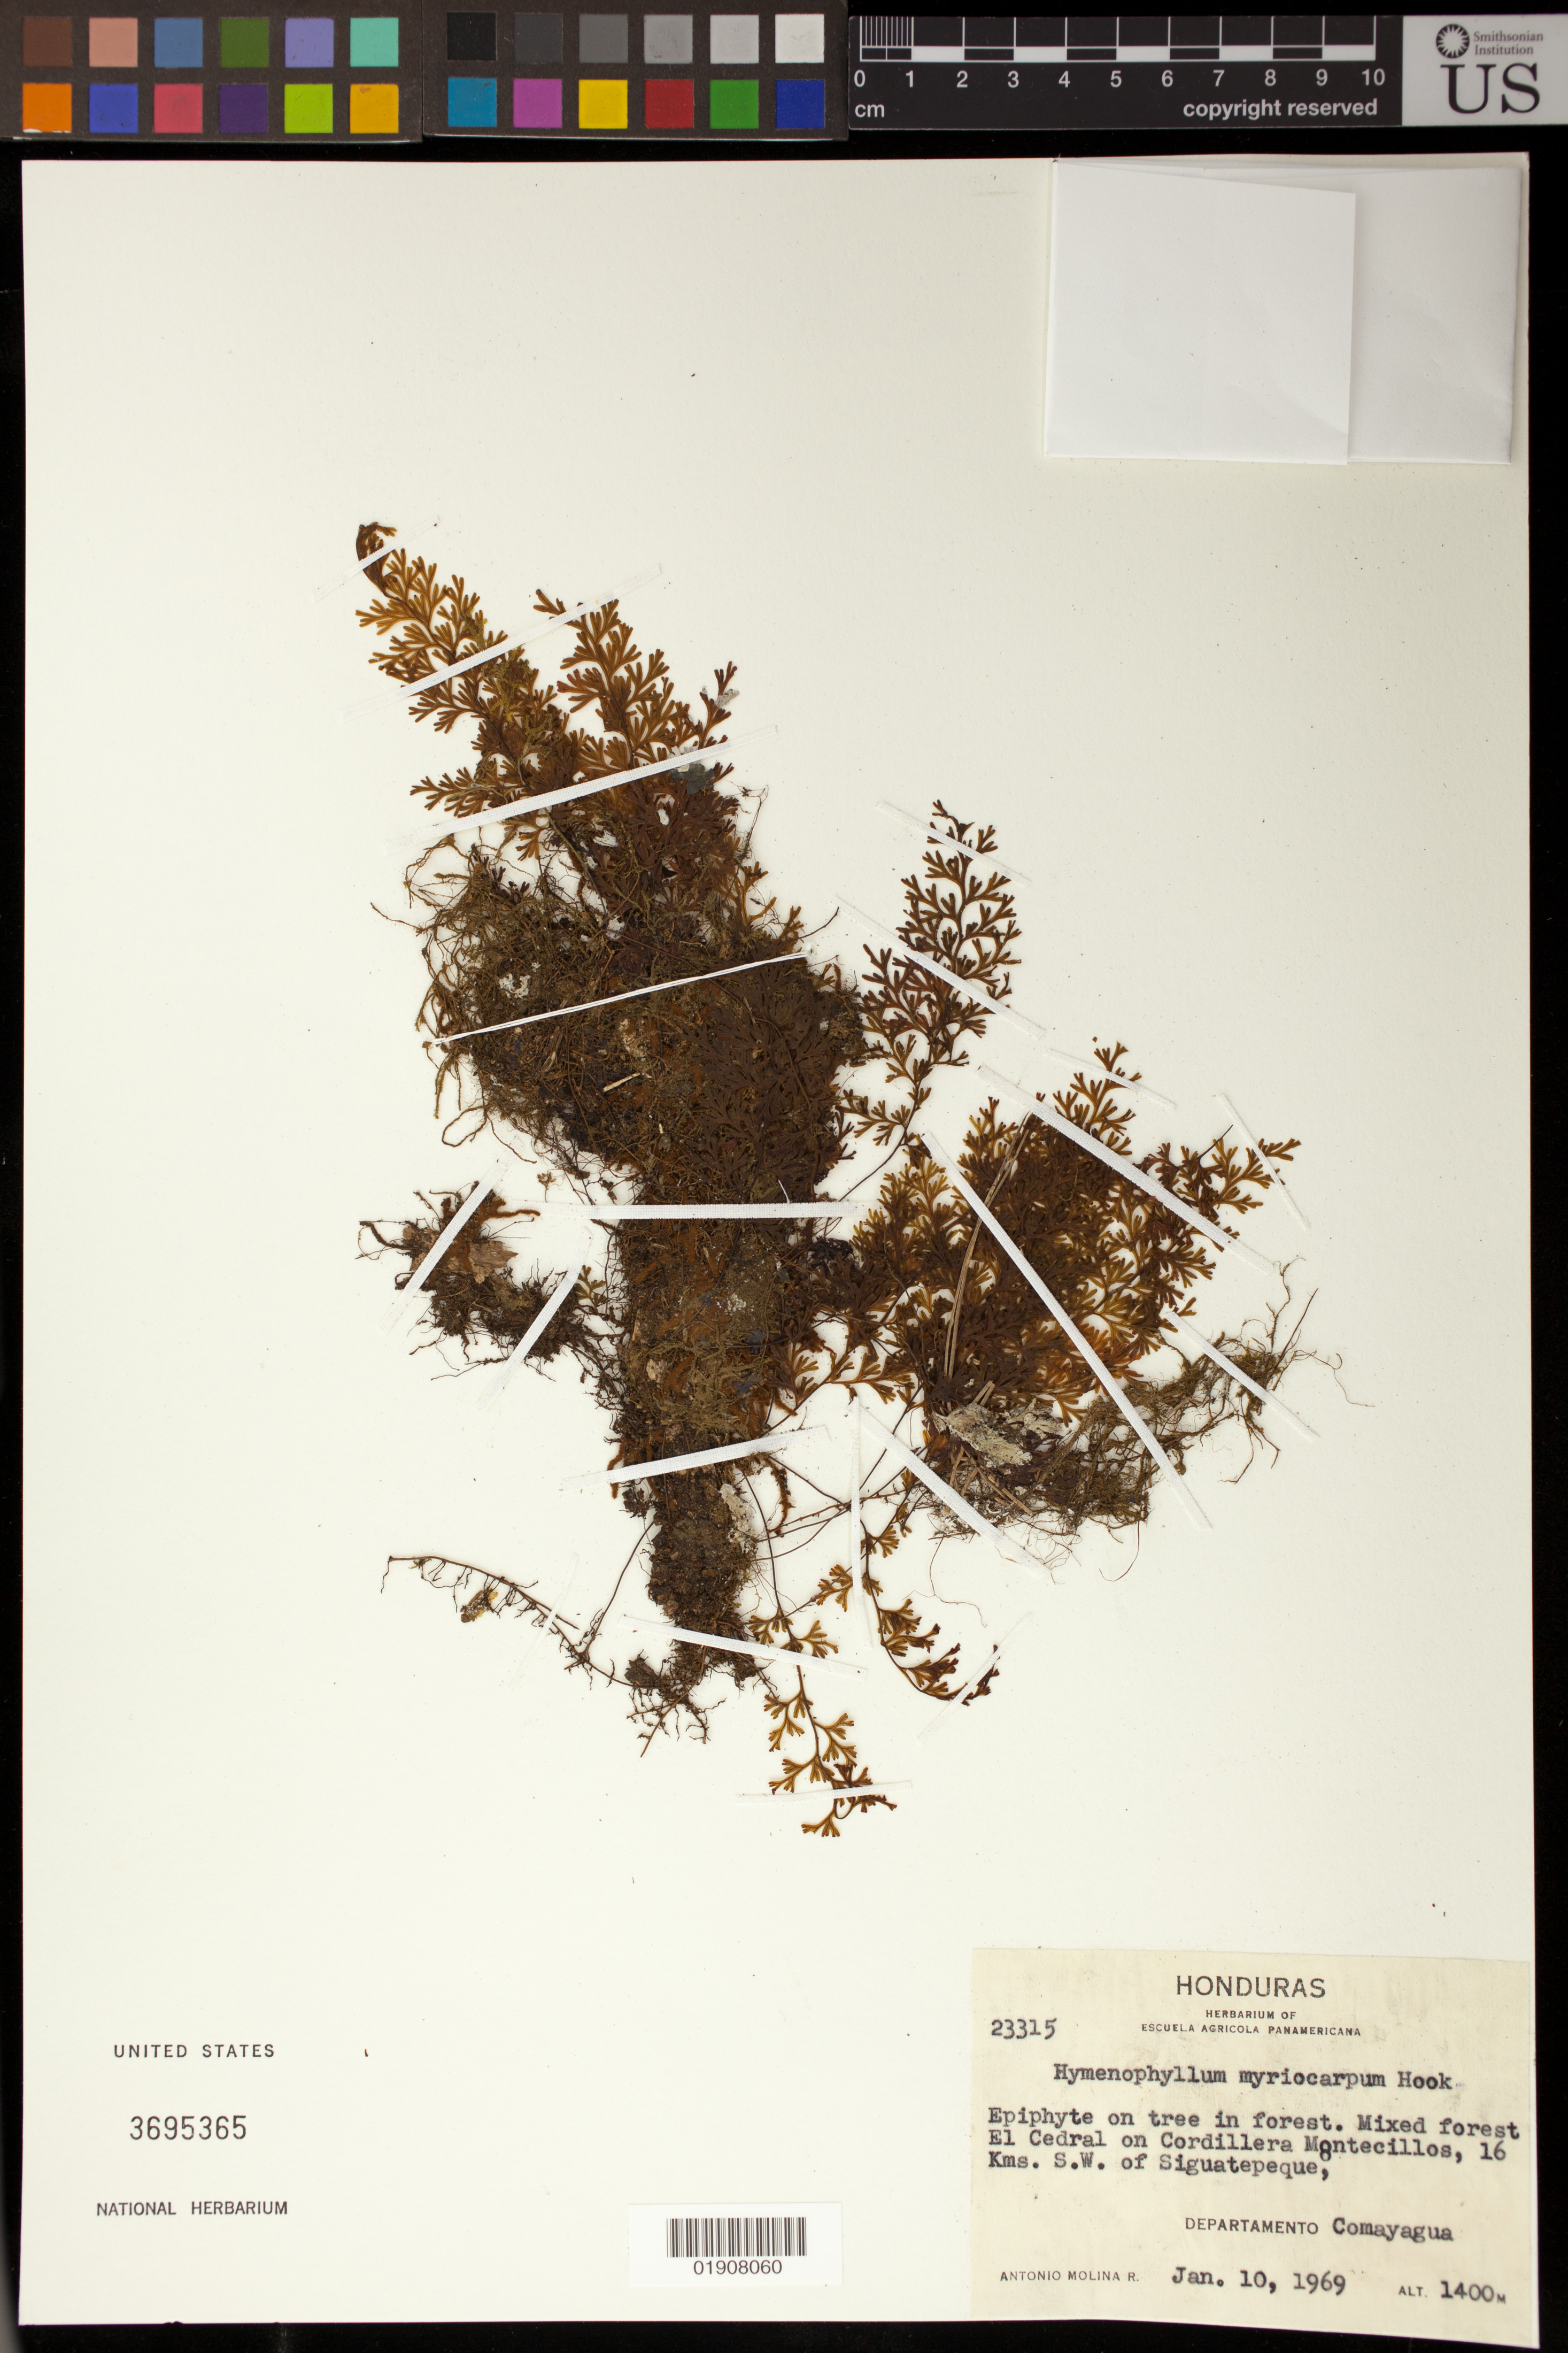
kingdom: Plantae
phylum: Tracheophyta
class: Polypodiopsida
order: Hymenophyllales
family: Hymenophyllaceae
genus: Hymenophyllum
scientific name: Hymenophyllum myriocarpum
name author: Hook.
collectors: A. Molina R.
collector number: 22315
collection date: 1969-01-10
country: Honduras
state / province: Comayagua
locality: El Cedral on Cordillera Montecillos, 16 kms. SW of Siguatepeque.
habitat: On tree in forest.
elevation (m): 1400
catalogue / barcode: US 3695365